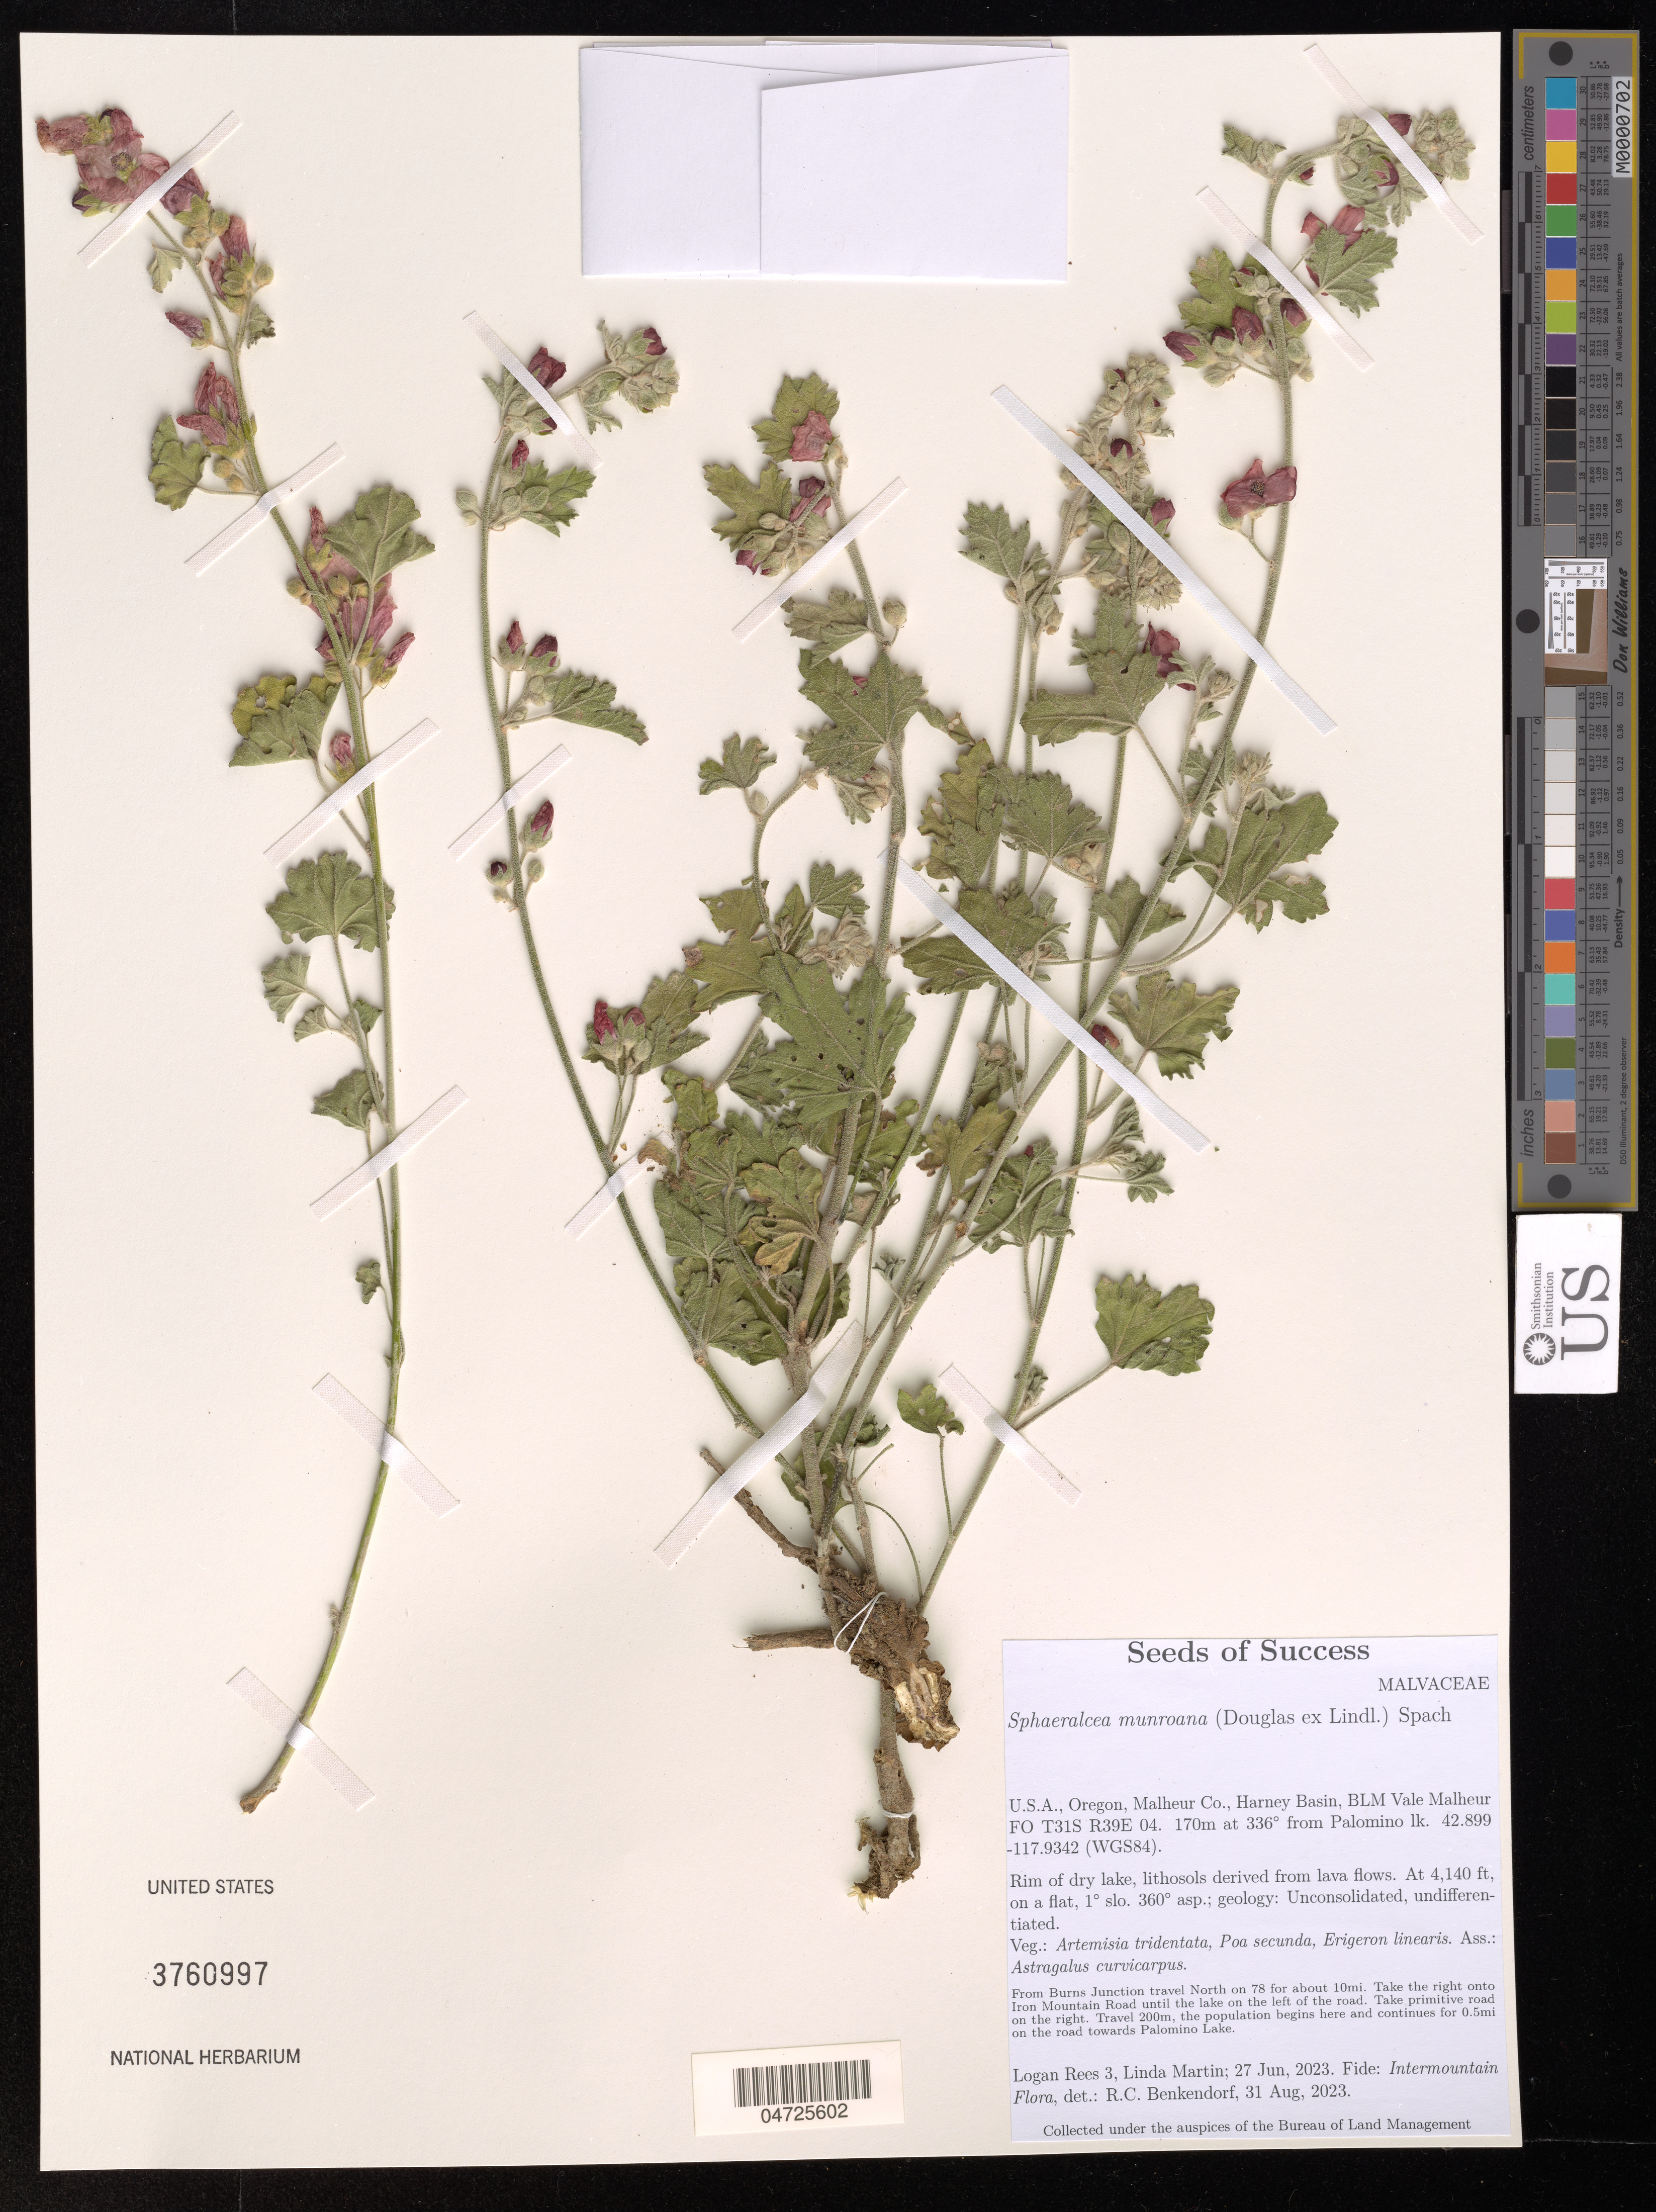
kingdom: Plantae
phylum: Tracheophyta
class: Magnoliopsida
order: Malvales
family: Malvaceae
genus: Sphaeralcea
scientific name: Sphaeralcea munroana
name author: (Douglas ex Lindl.) Spach ex A. Gray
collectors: L. Rees & L. Martin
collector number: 3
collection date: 2023-06-27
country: United States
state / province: Oregon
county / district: Malheur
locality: Malheur Co., Harney Basin, BLM Vale Malheur FO T31S R39E 04. 170m at 336º from Palomino lk. (WGS84). From Burns Junction travel North on 78 for about 10mi. Take the right onto Iron Mountain Road until the lake on the left of the road. Take primitive road on the right. Travel 200m, the population begins here and continues for 0.5mi on the road towards Palomino Lake.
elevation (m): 1262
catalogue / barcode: US 3760997